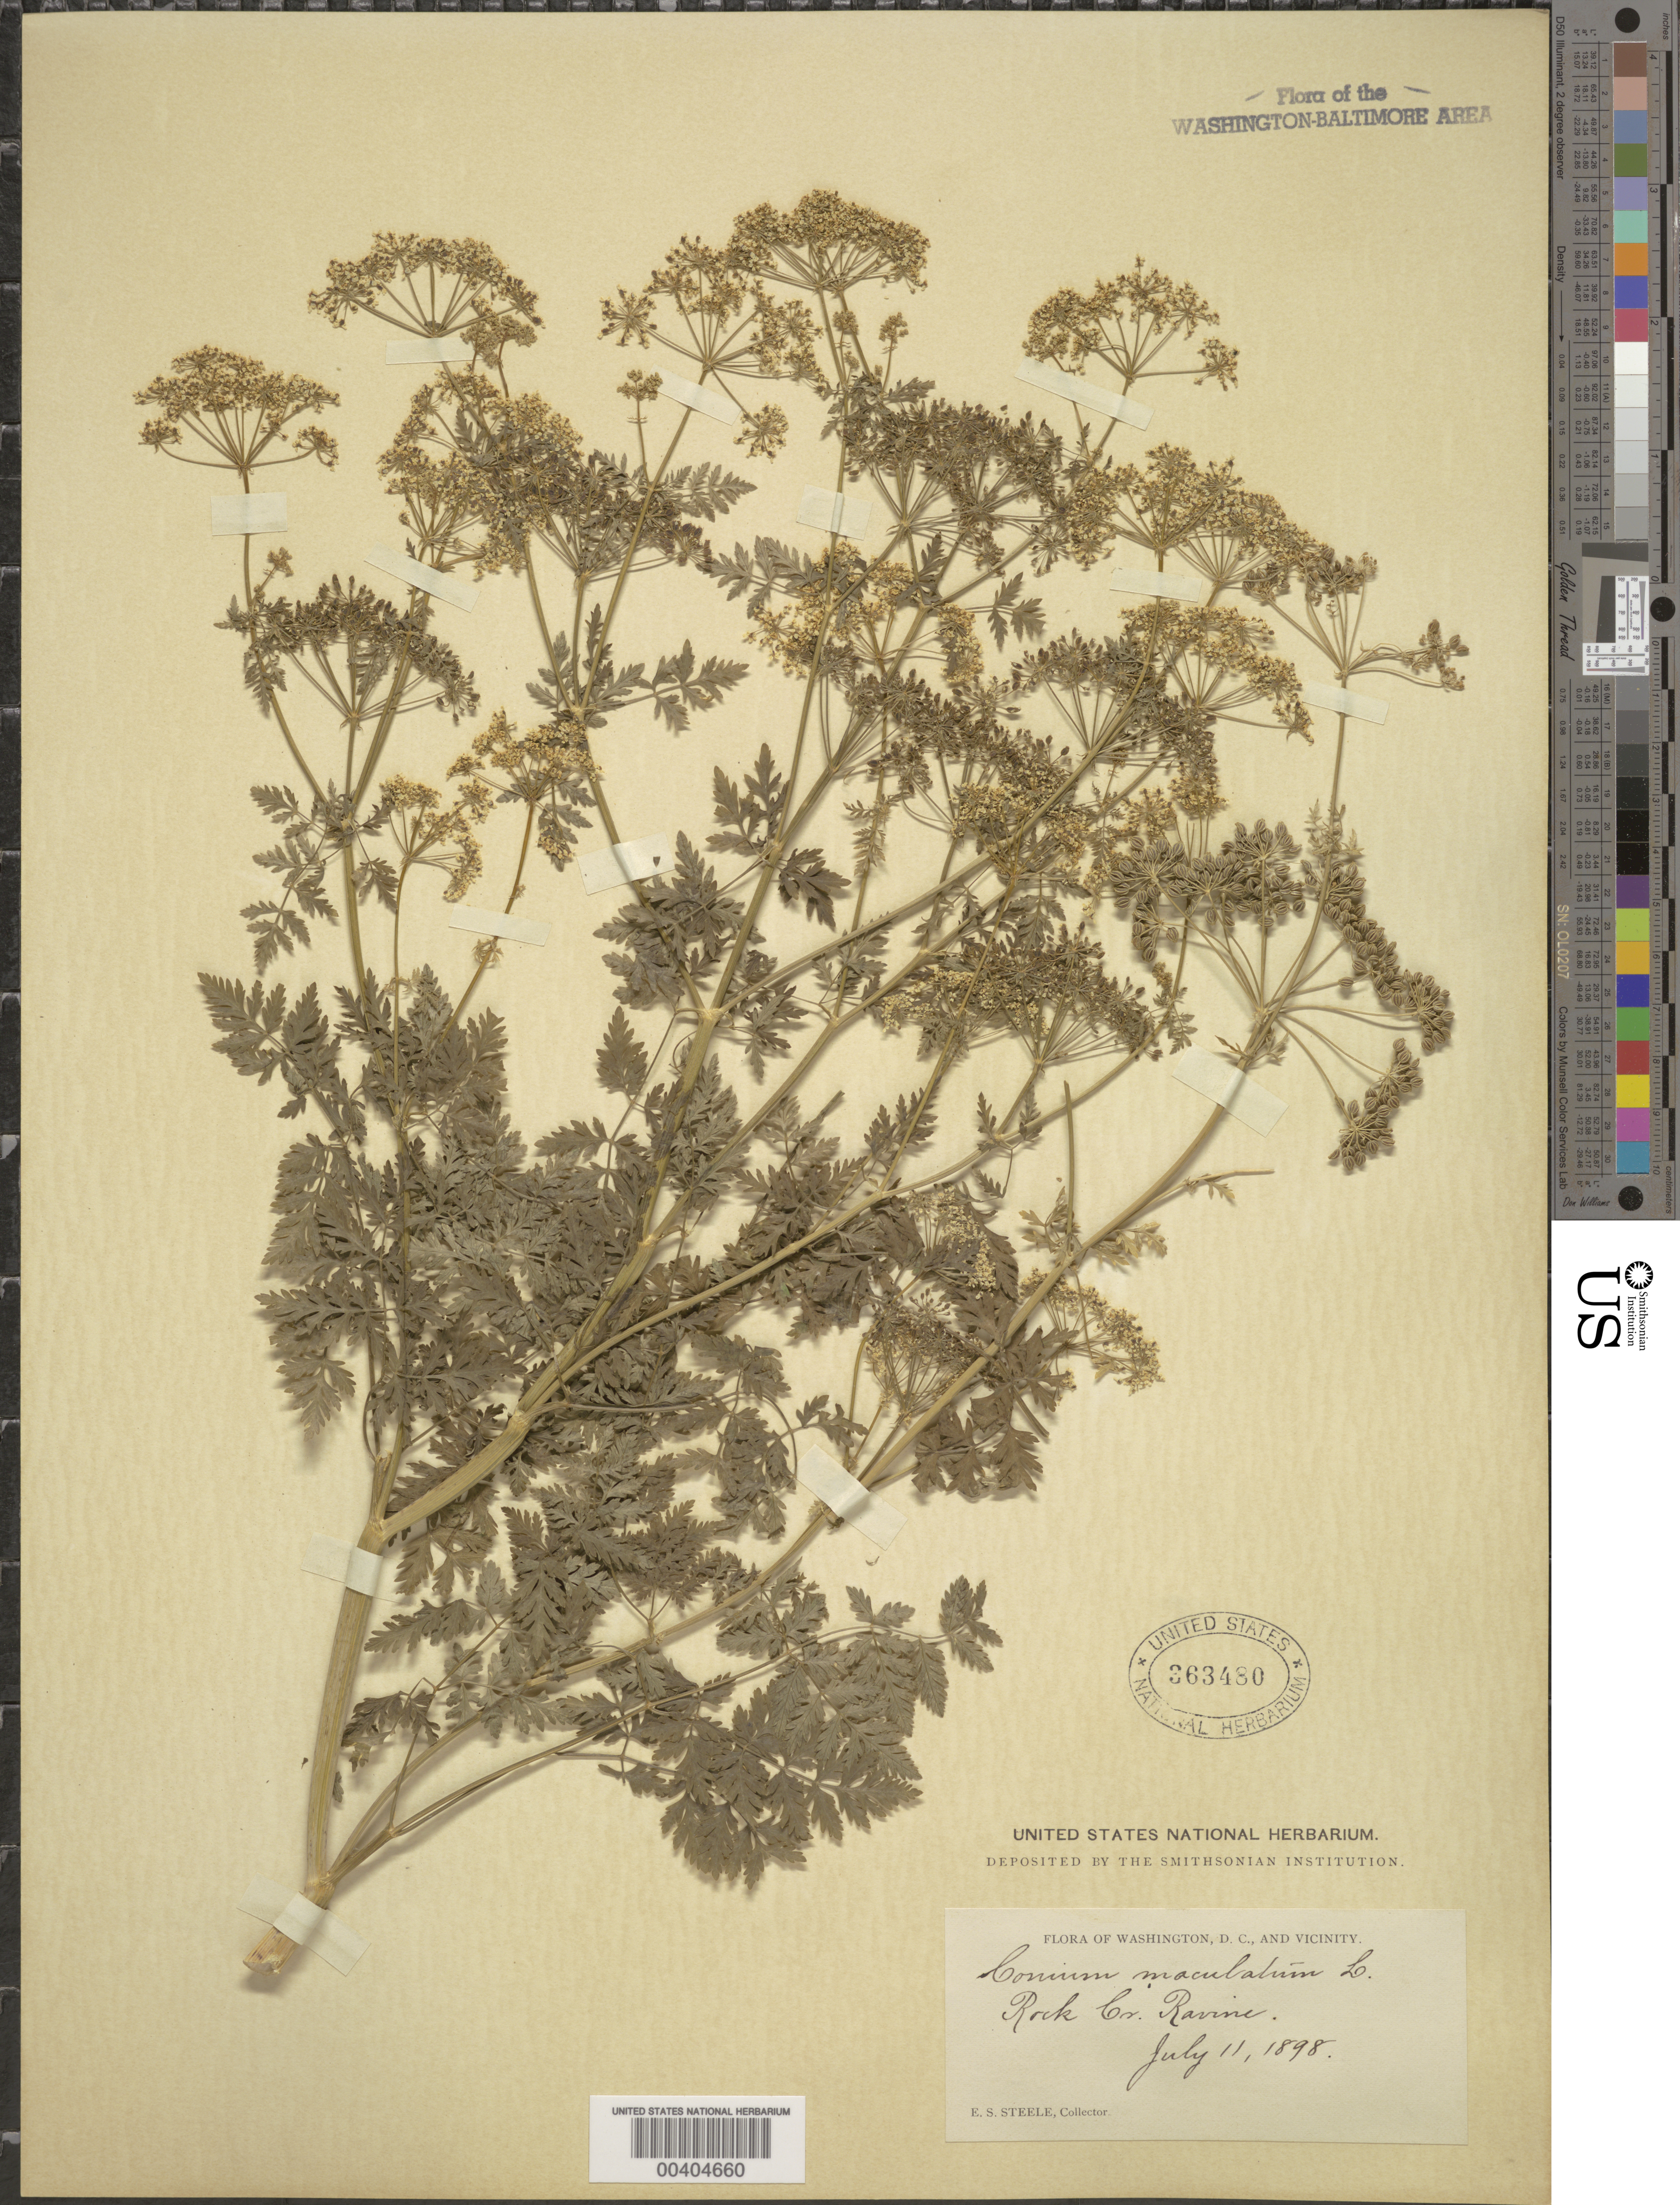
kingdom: Plantae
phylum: Tracheophyta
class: Magnoliopsida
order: Apiales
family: Apiaceae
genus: Conium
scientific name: Conium maculatum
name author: L.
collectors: E. Steele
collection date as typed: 11 Jul 1898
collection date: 1898-07-11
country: United States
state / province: District of Columbia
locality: Rock Creek Rock Creek Park & vicinity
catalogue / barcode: US 363480